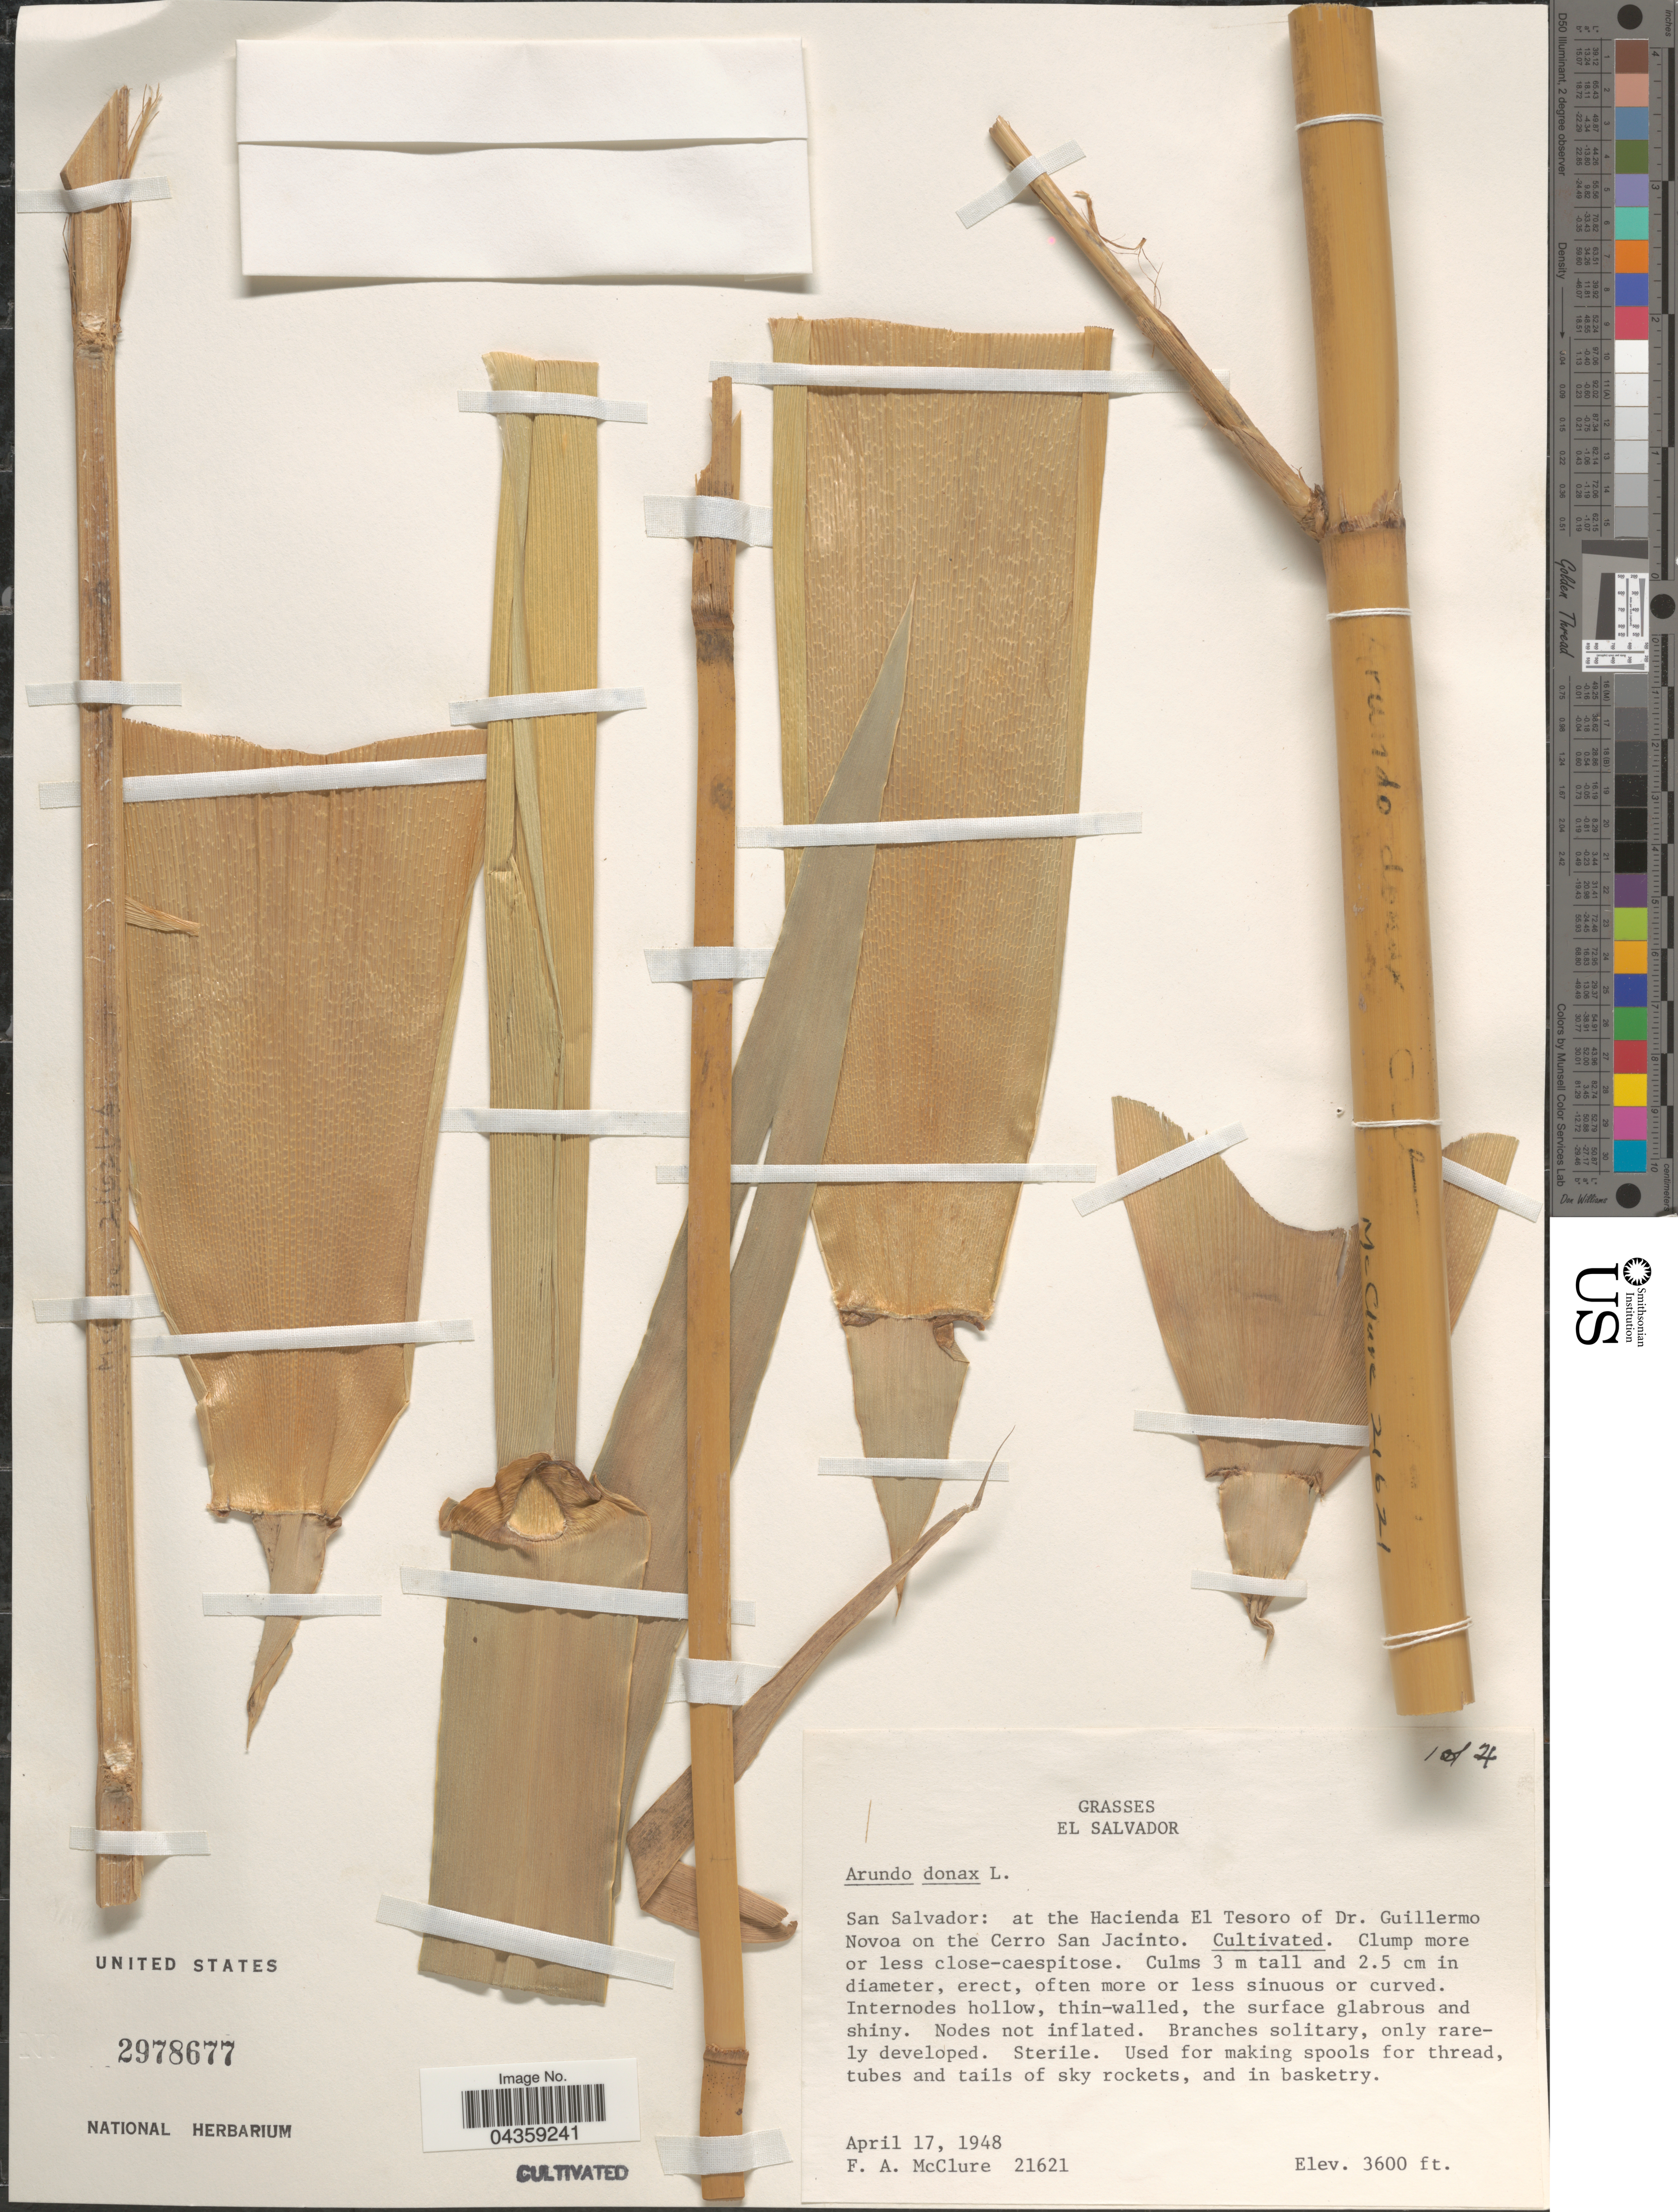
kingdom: Plantae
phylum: Tracheophyta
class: Liliopsida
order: Poales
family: Poaceae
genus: Arundo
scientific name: Arundo donax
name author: L.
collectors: F. A. McClure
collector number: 21621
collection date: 1948-04-17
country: El Salvador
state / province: San Salvador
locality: At the Hacienda El Tesoro of Dr. Guillermo Novóa on the Cerro San Jacinto.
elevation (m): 1097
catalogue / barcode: US 2978677